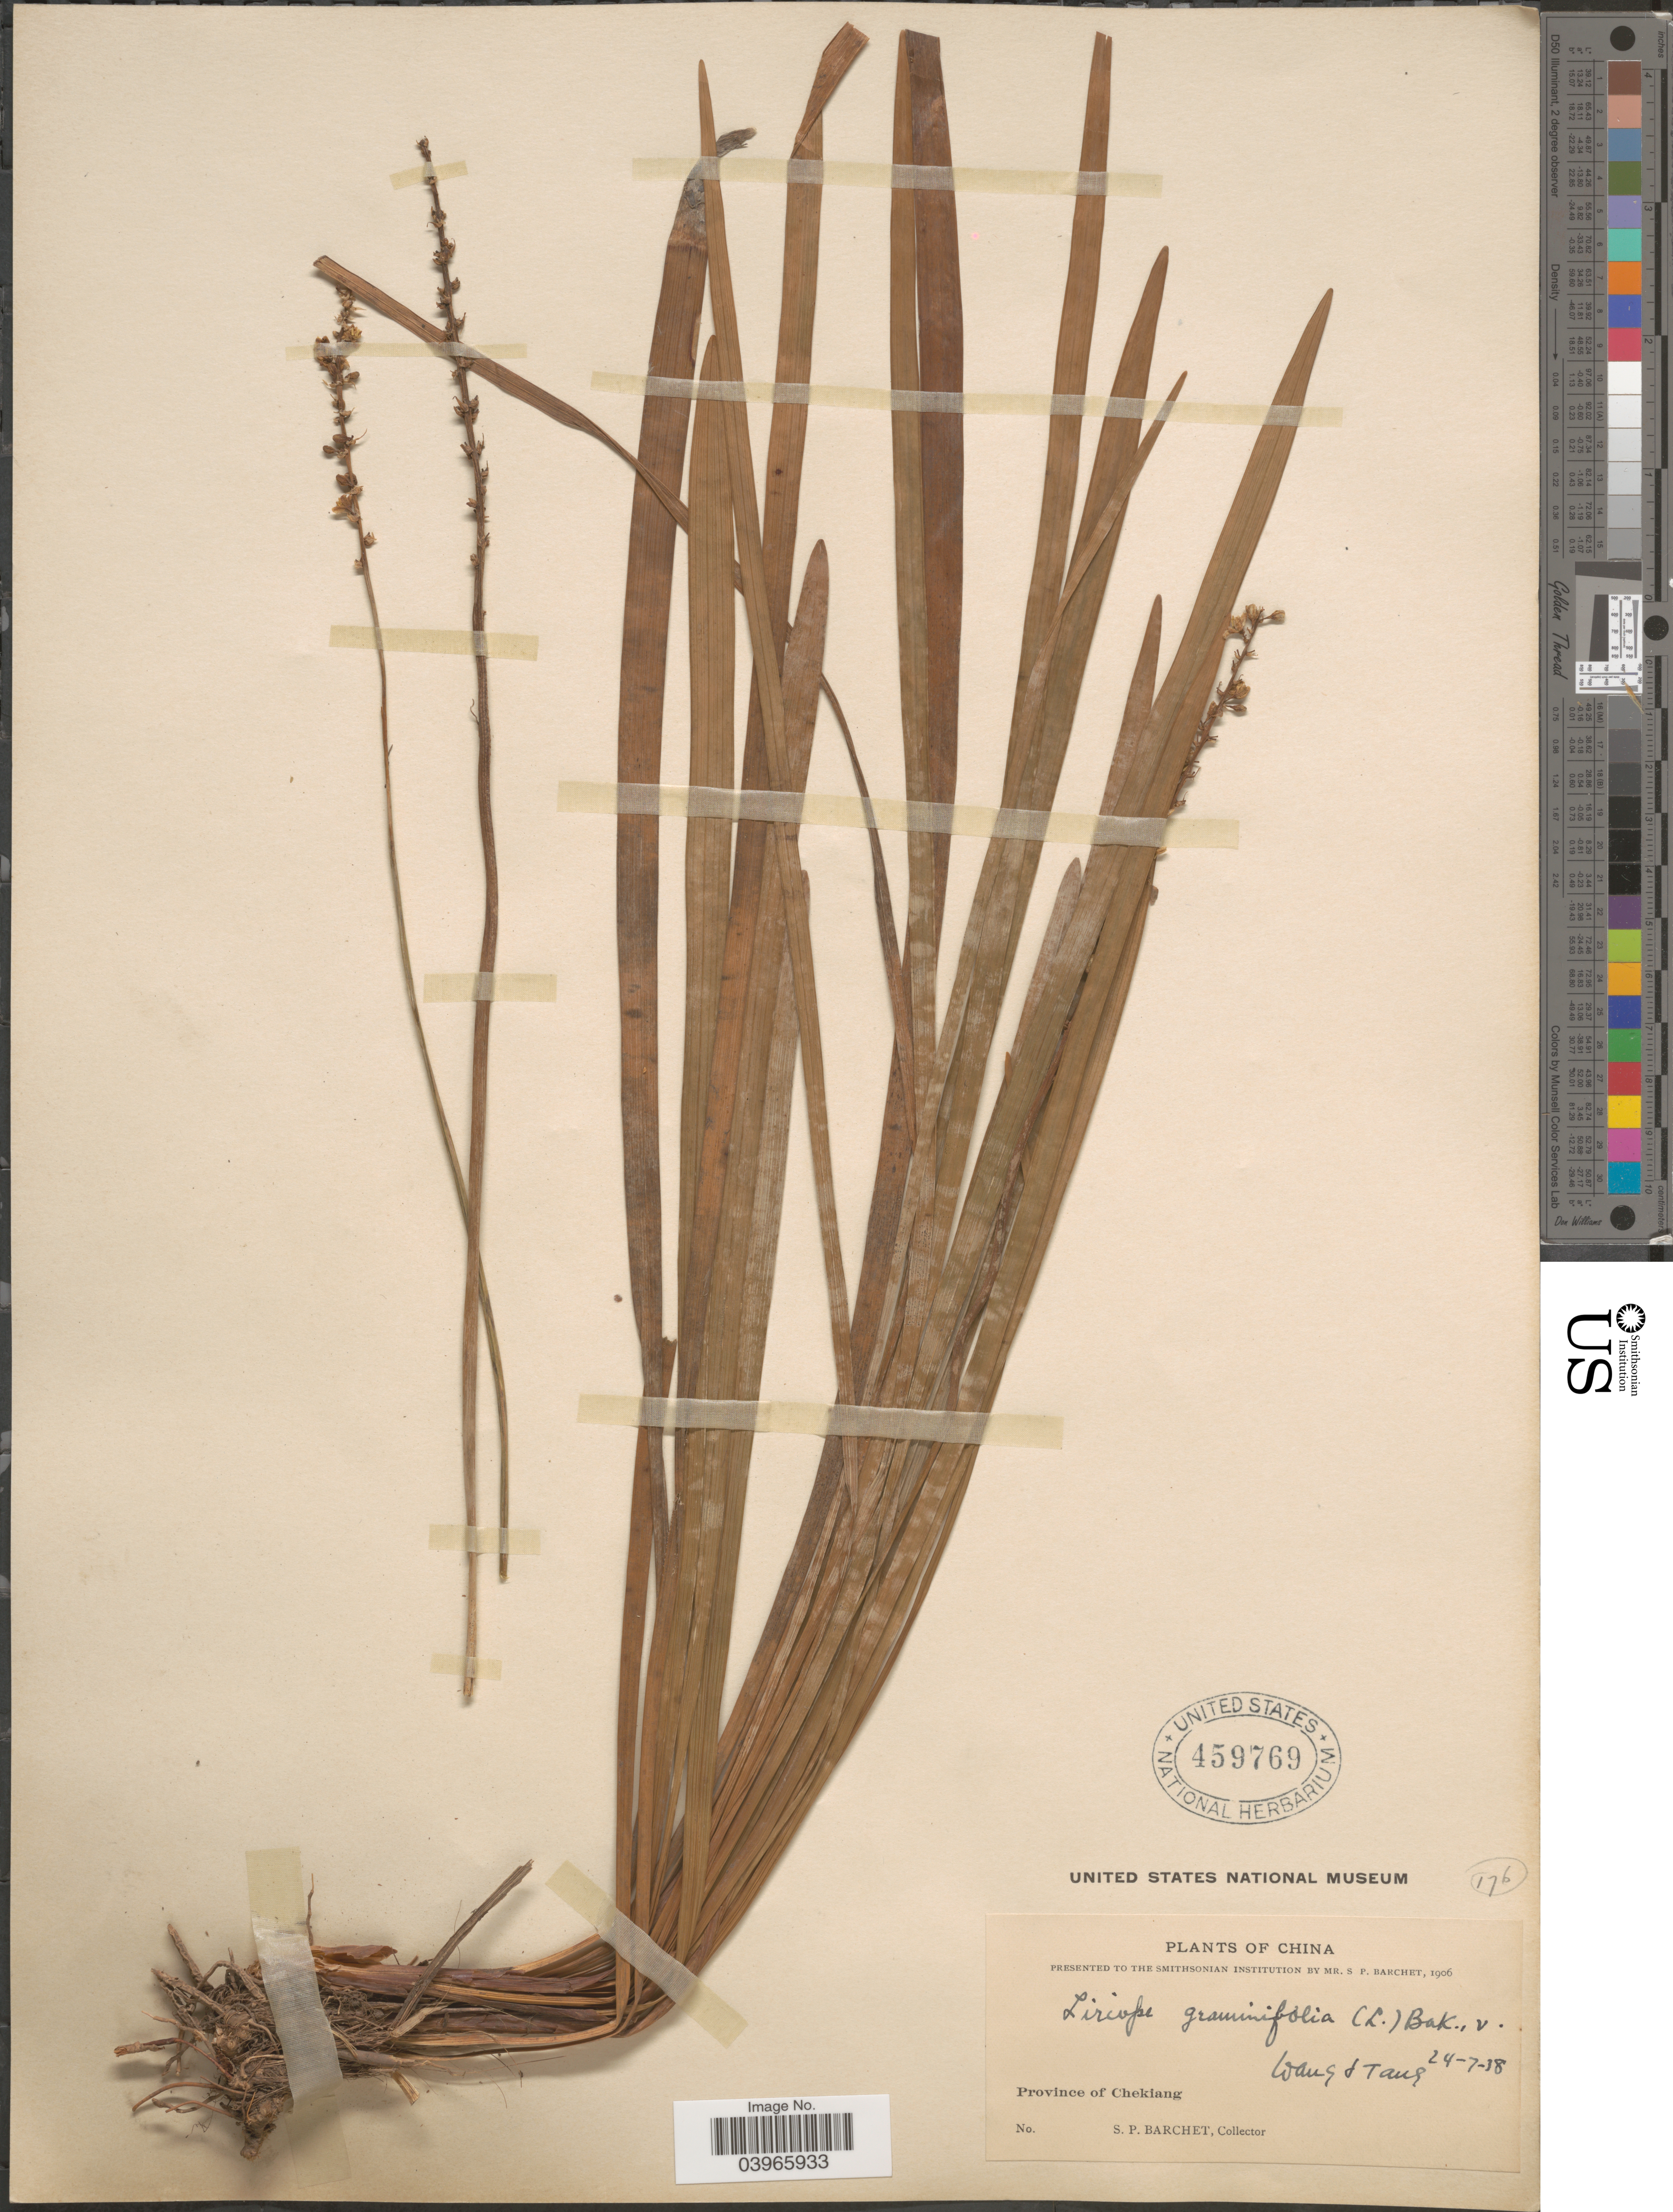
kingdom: Plantae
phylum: Tracheophyta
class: Liliopsida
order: Asparagales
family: Asparagaceae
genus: Liriope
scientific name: Liriope graminifolia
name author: (L.) Baker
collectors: S. P. Barchet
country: China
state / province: Zhejiang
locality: Province of Chekiang.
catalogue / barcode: US 459769